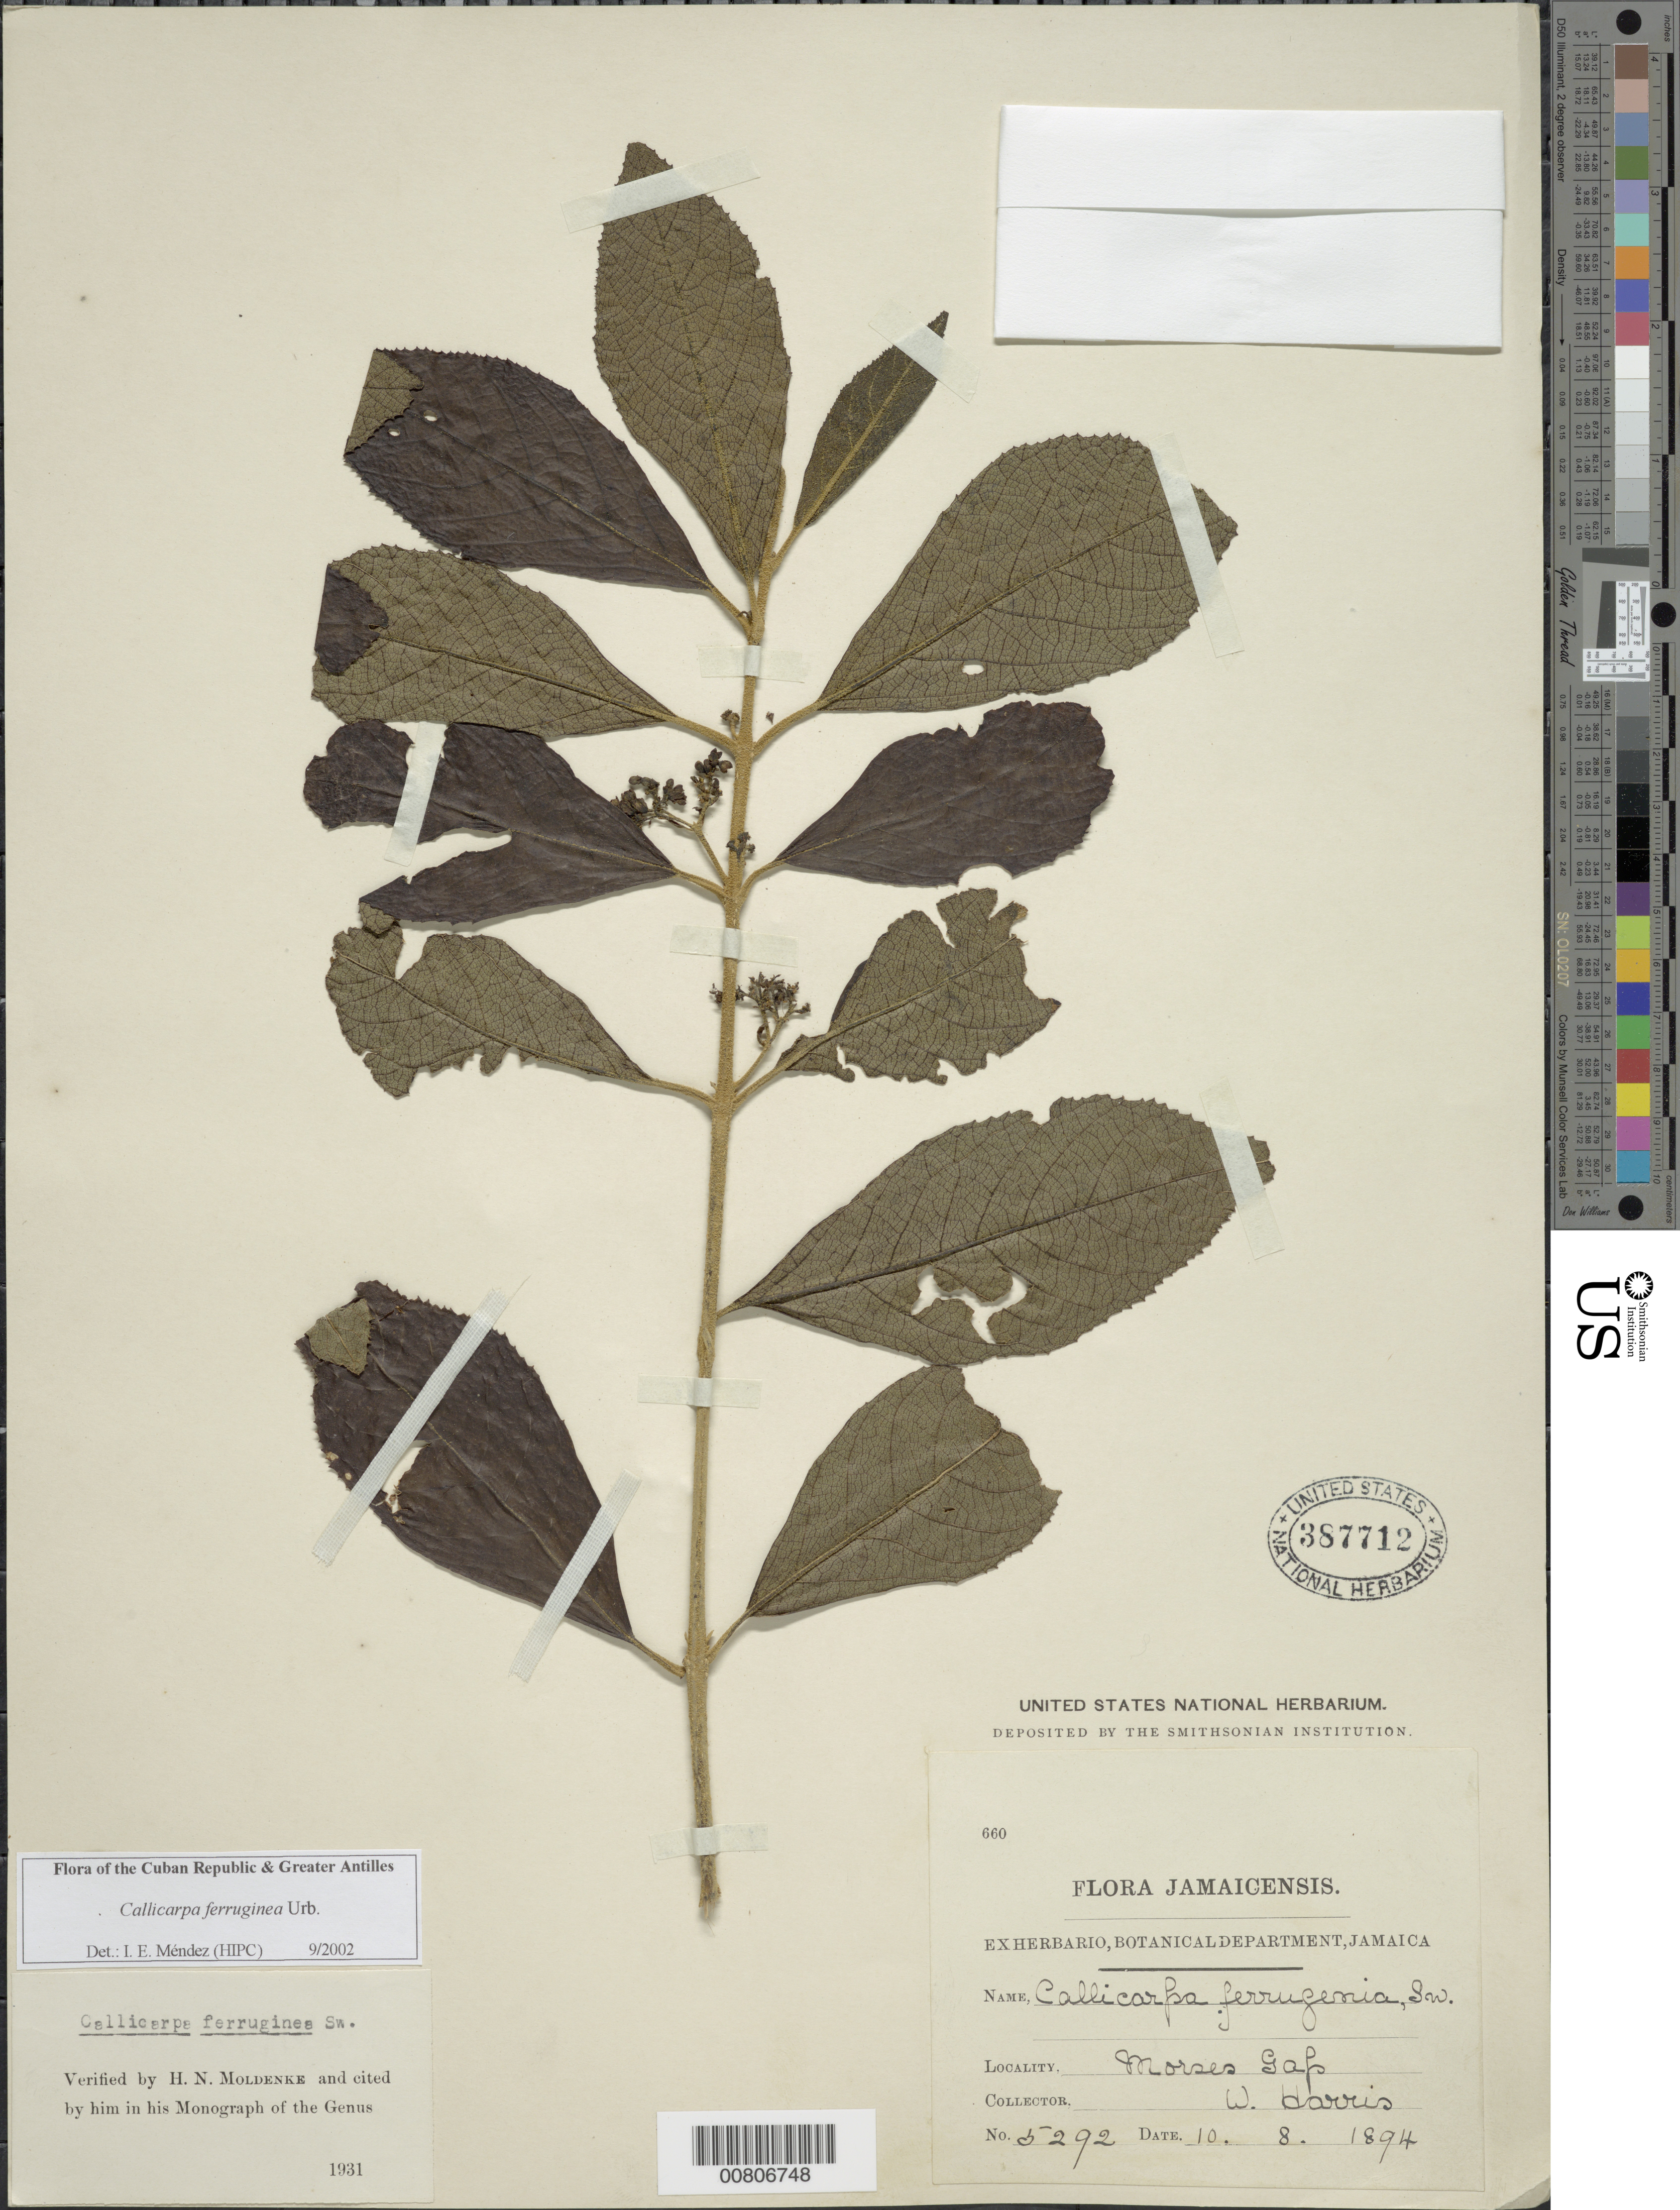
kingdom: Plantae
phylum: Tracheophyta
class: Magnoliopsida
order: Lamiales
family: Lamiaceae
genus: Callicarpa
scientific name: Callicarpa ferruginea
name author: Sw.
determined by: Méndez, Isidro E., (HIPC)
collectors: W. H. Harris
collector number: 5292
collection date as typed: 10 Aug 1894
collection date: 1894-08-10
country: Jamaica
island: Jamaica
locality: Morses Gap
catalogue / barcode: US 387712